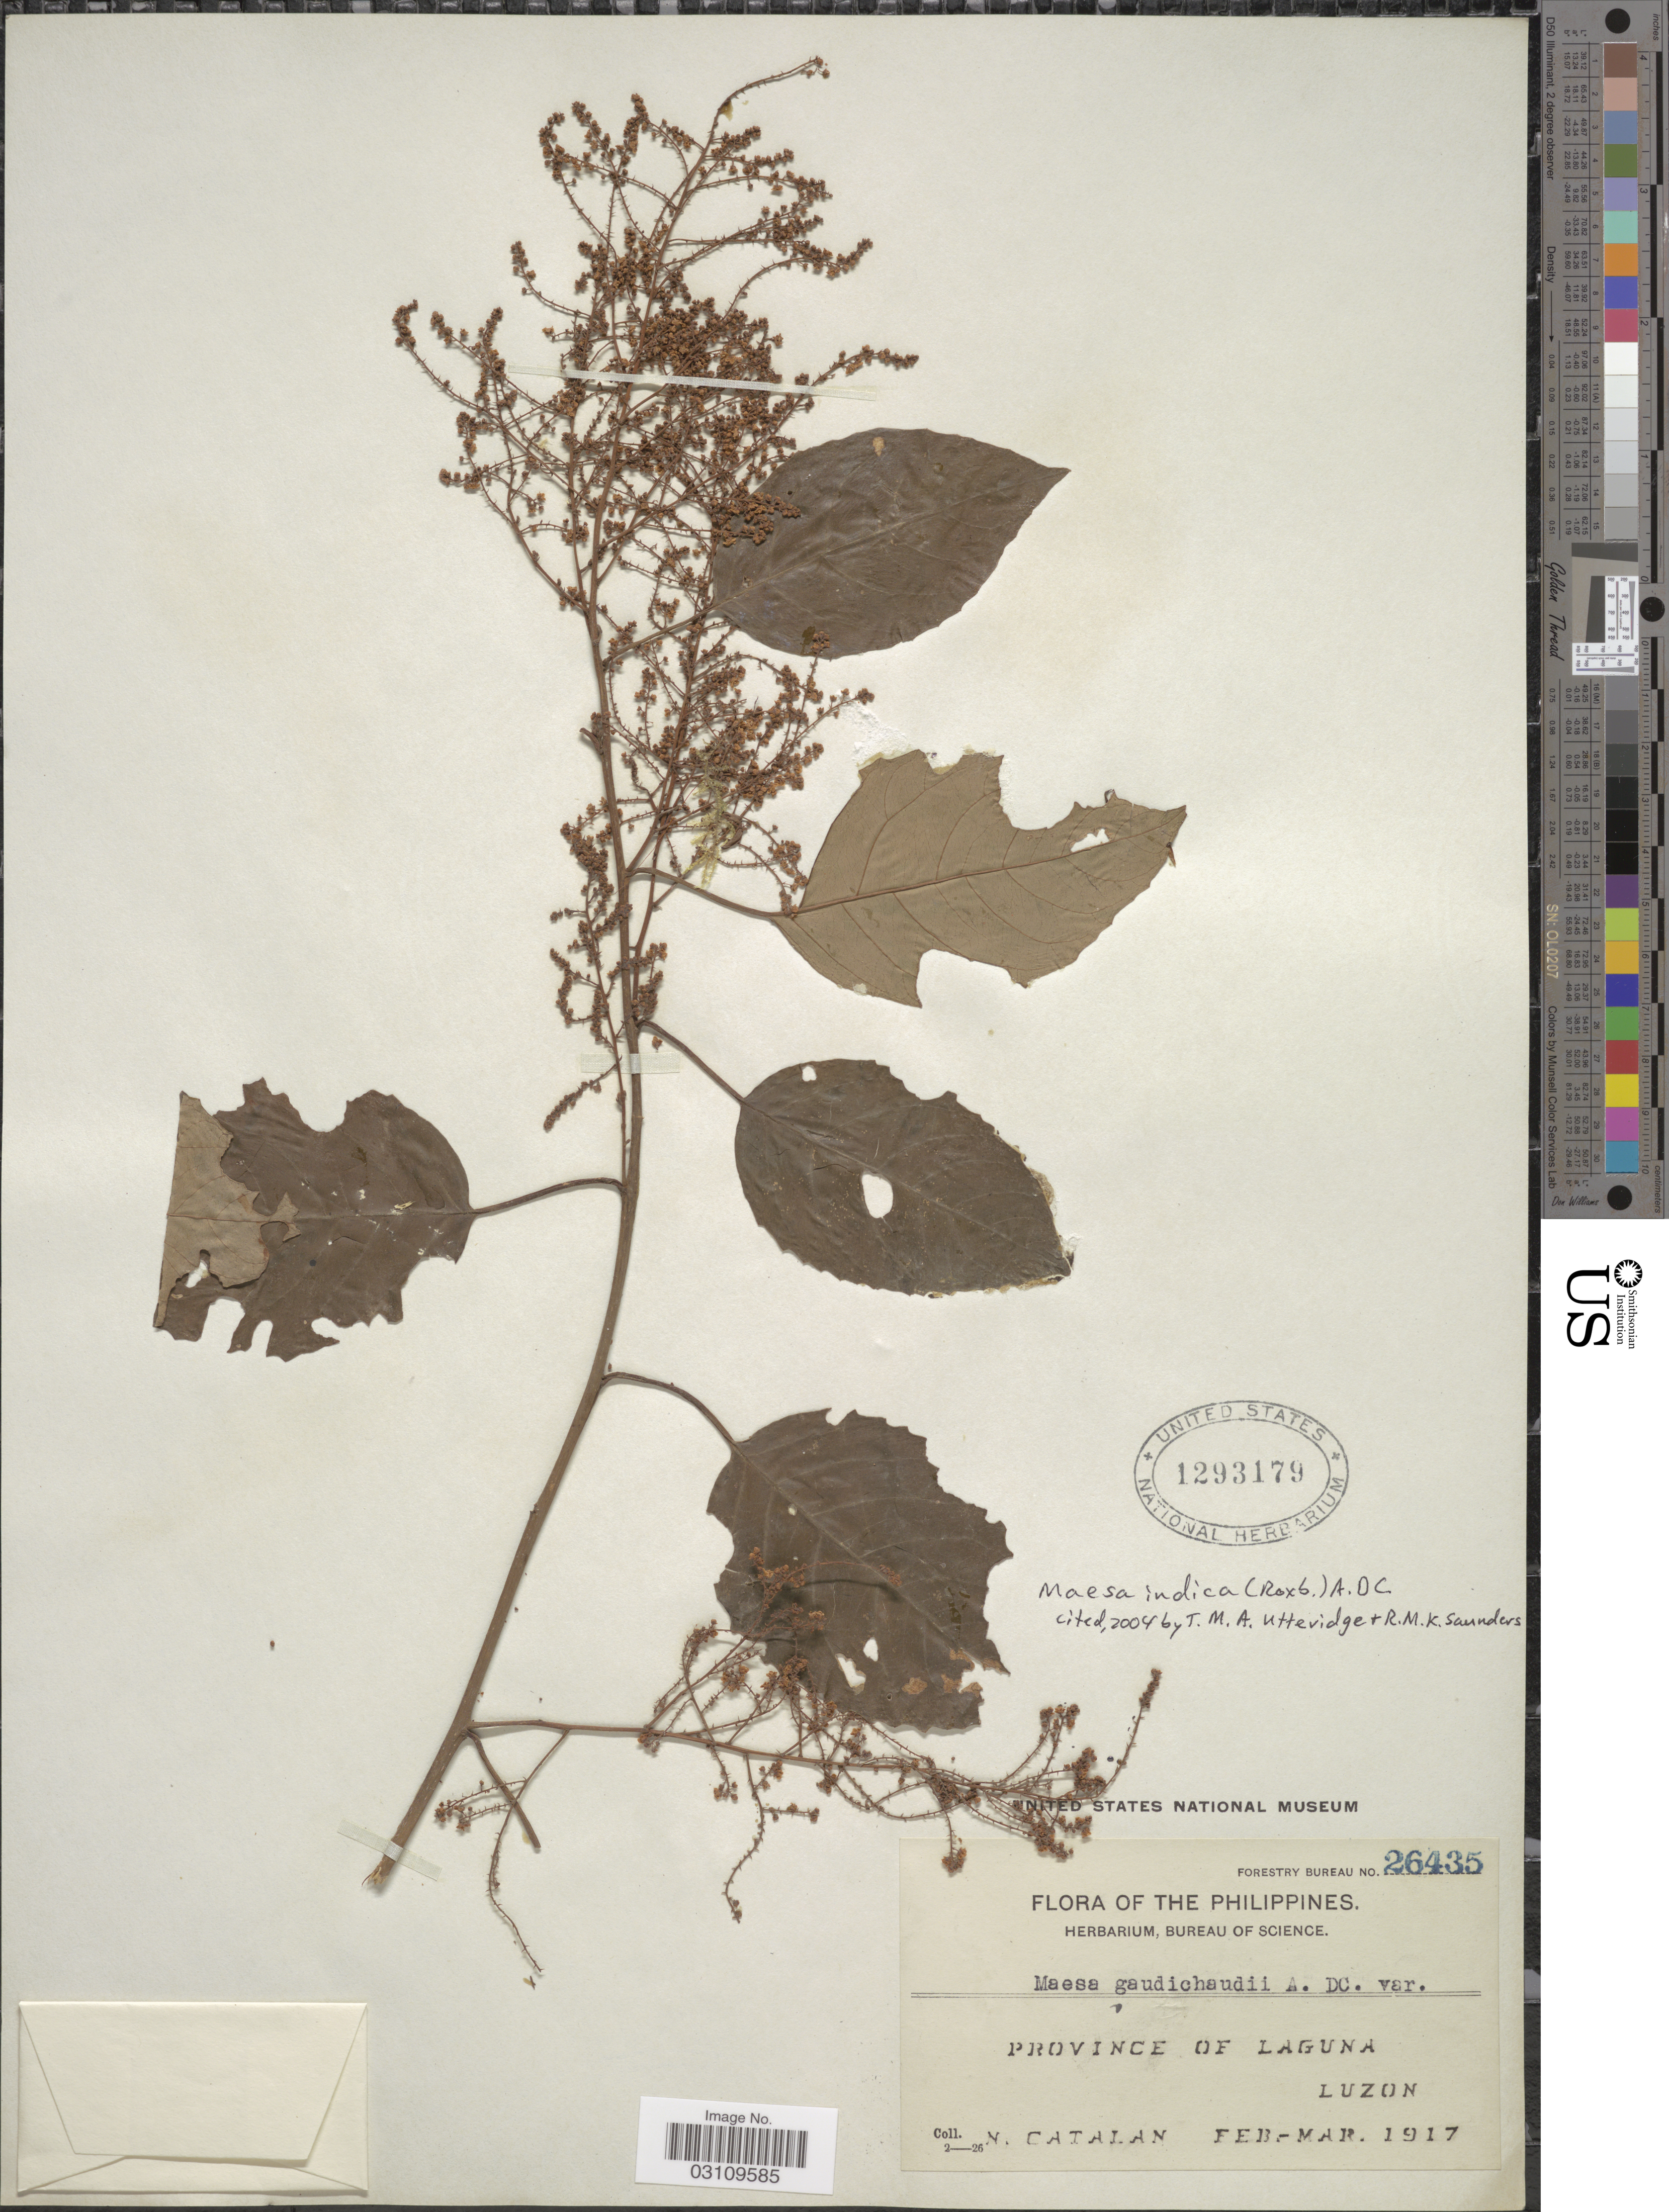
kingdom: Plantae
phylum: Tracheophyta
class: Magnoliopsida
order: Ericales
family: Primulaceae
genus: Maesa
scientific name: Maesa indica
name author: (Roxb.) A. DC.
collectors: N. Catalan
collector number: Forestry Bureau 26435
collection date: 1917-02/1917-03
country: Philippines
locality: Province of Laguna, Luzon.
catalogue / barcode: US 1293179